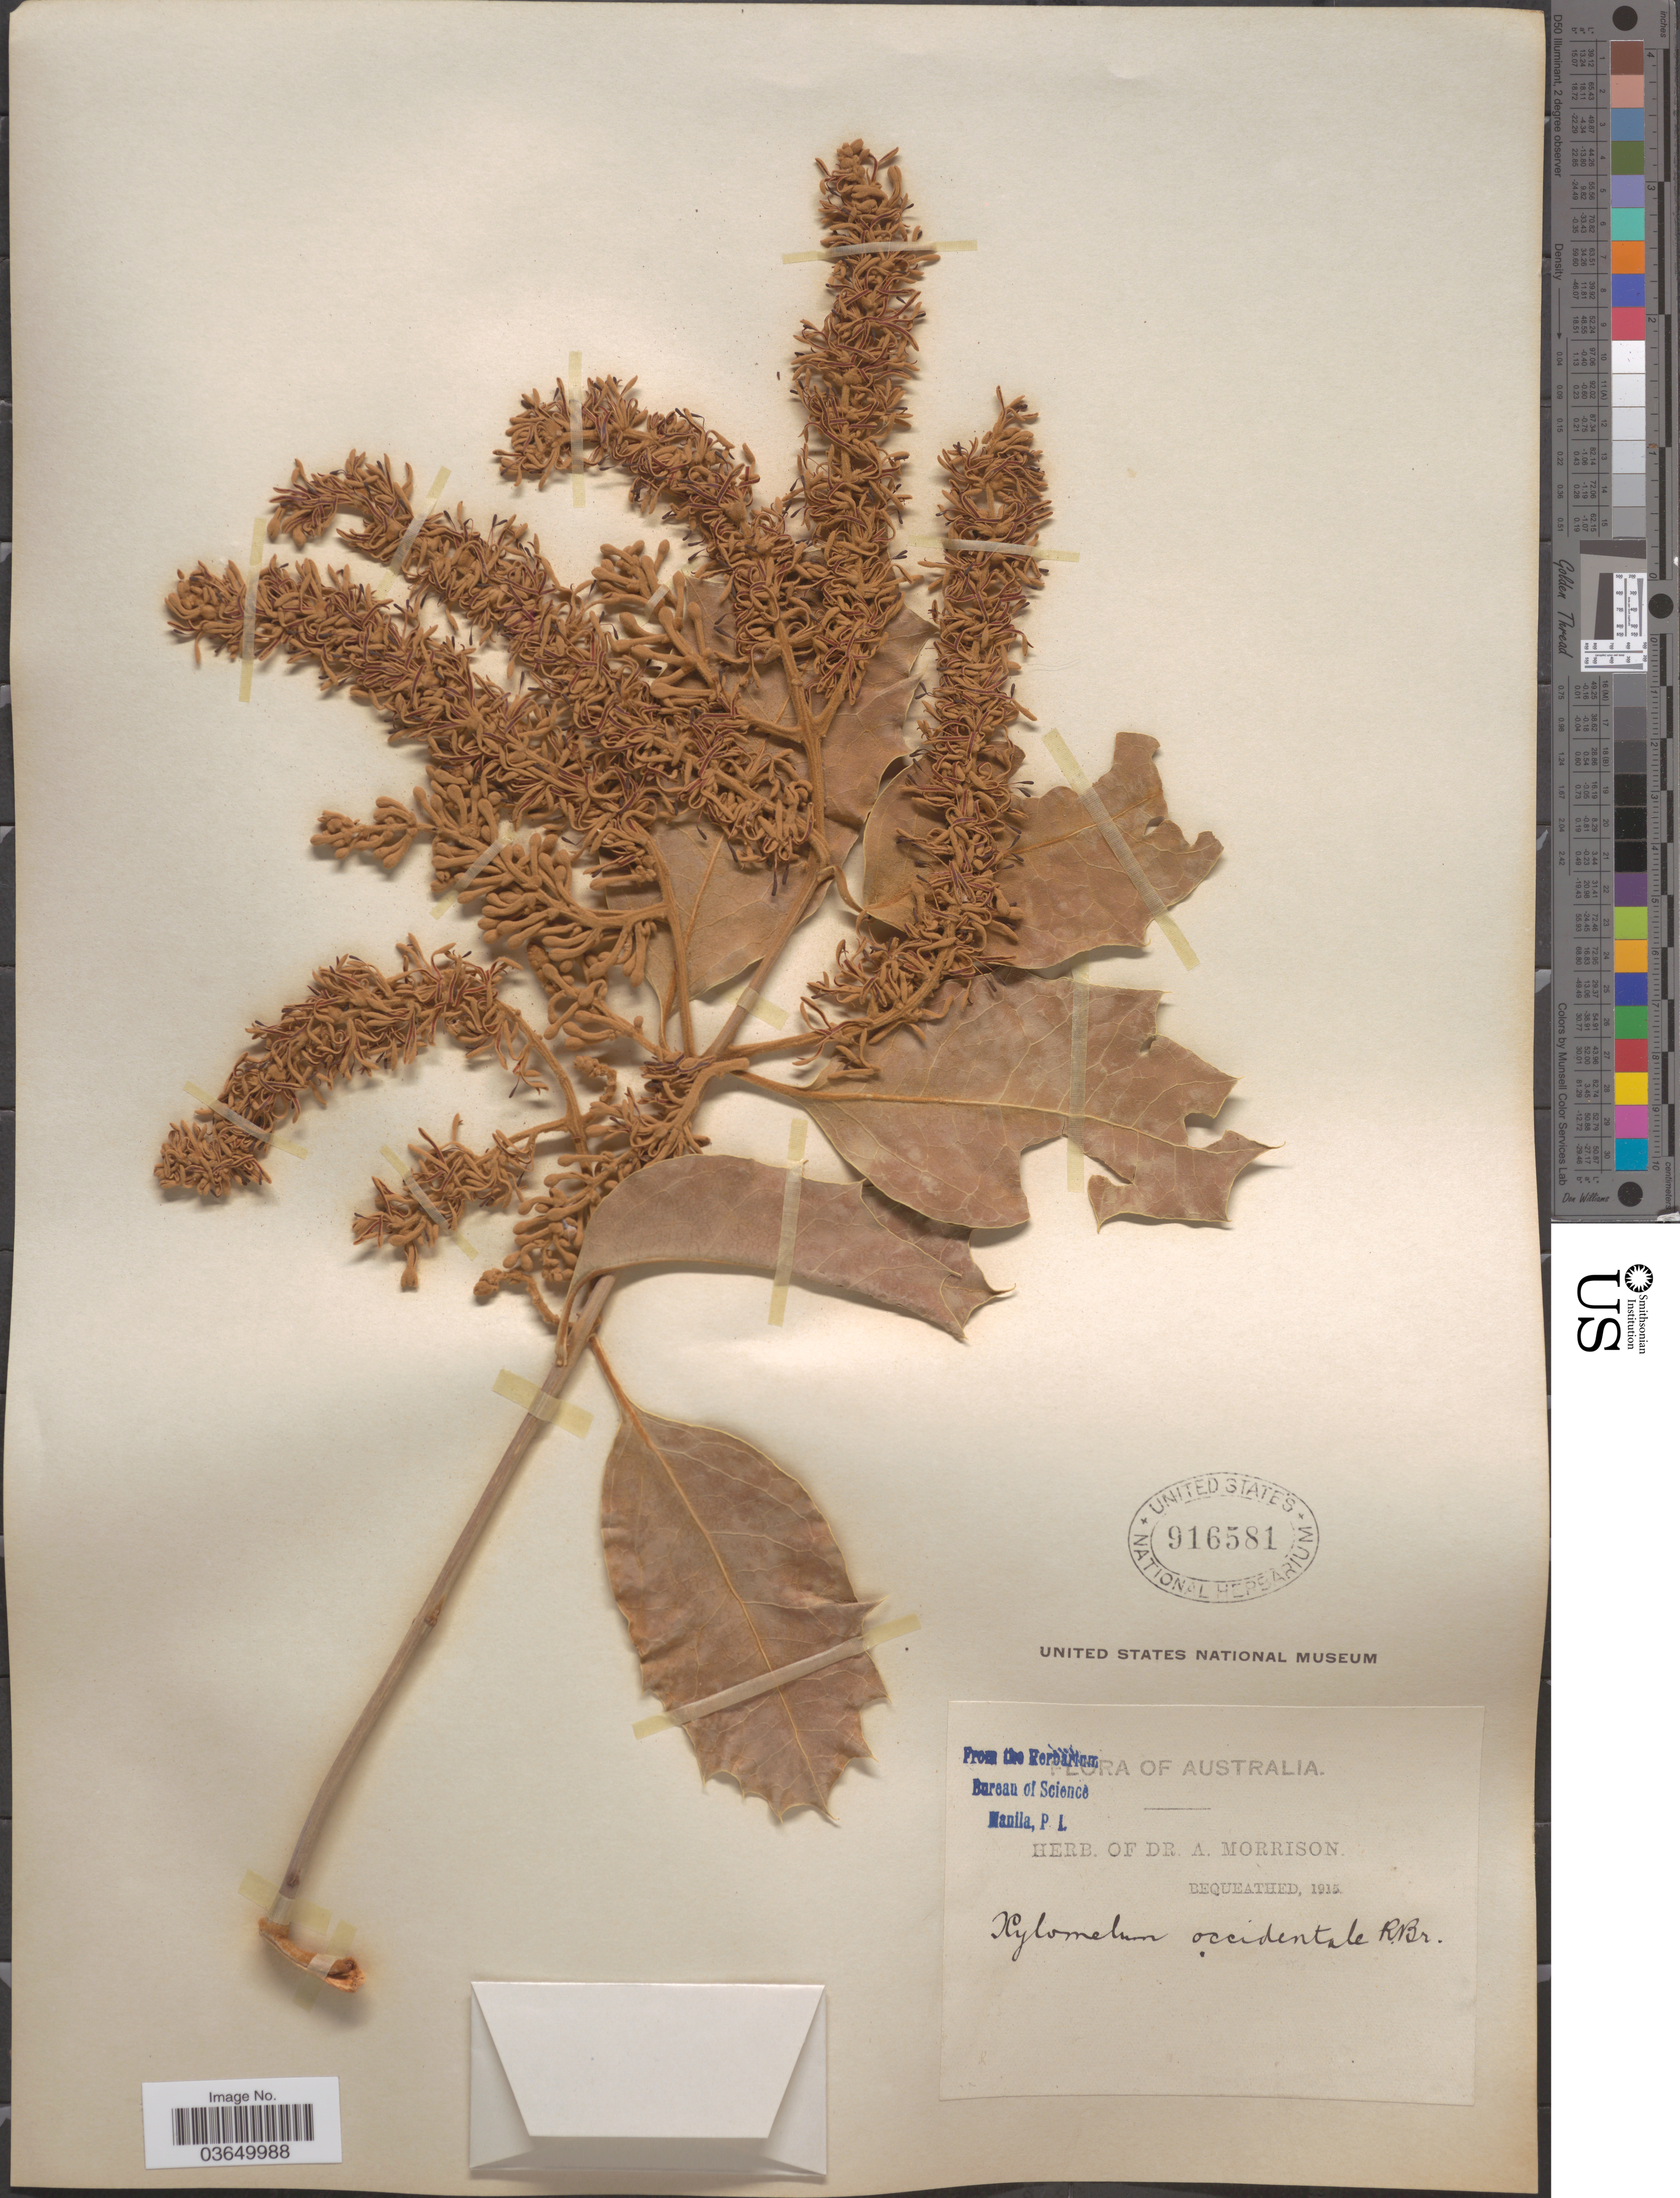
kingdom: Plantae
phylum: Tracheophyta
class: Magnoliopsida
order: Proteales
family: Proteaceae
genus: Xylomelum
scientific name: Xylomelum occidentale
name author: R. Br.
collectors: ex herb. Dr. A. Morrison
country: Australia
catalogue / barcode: US 916581